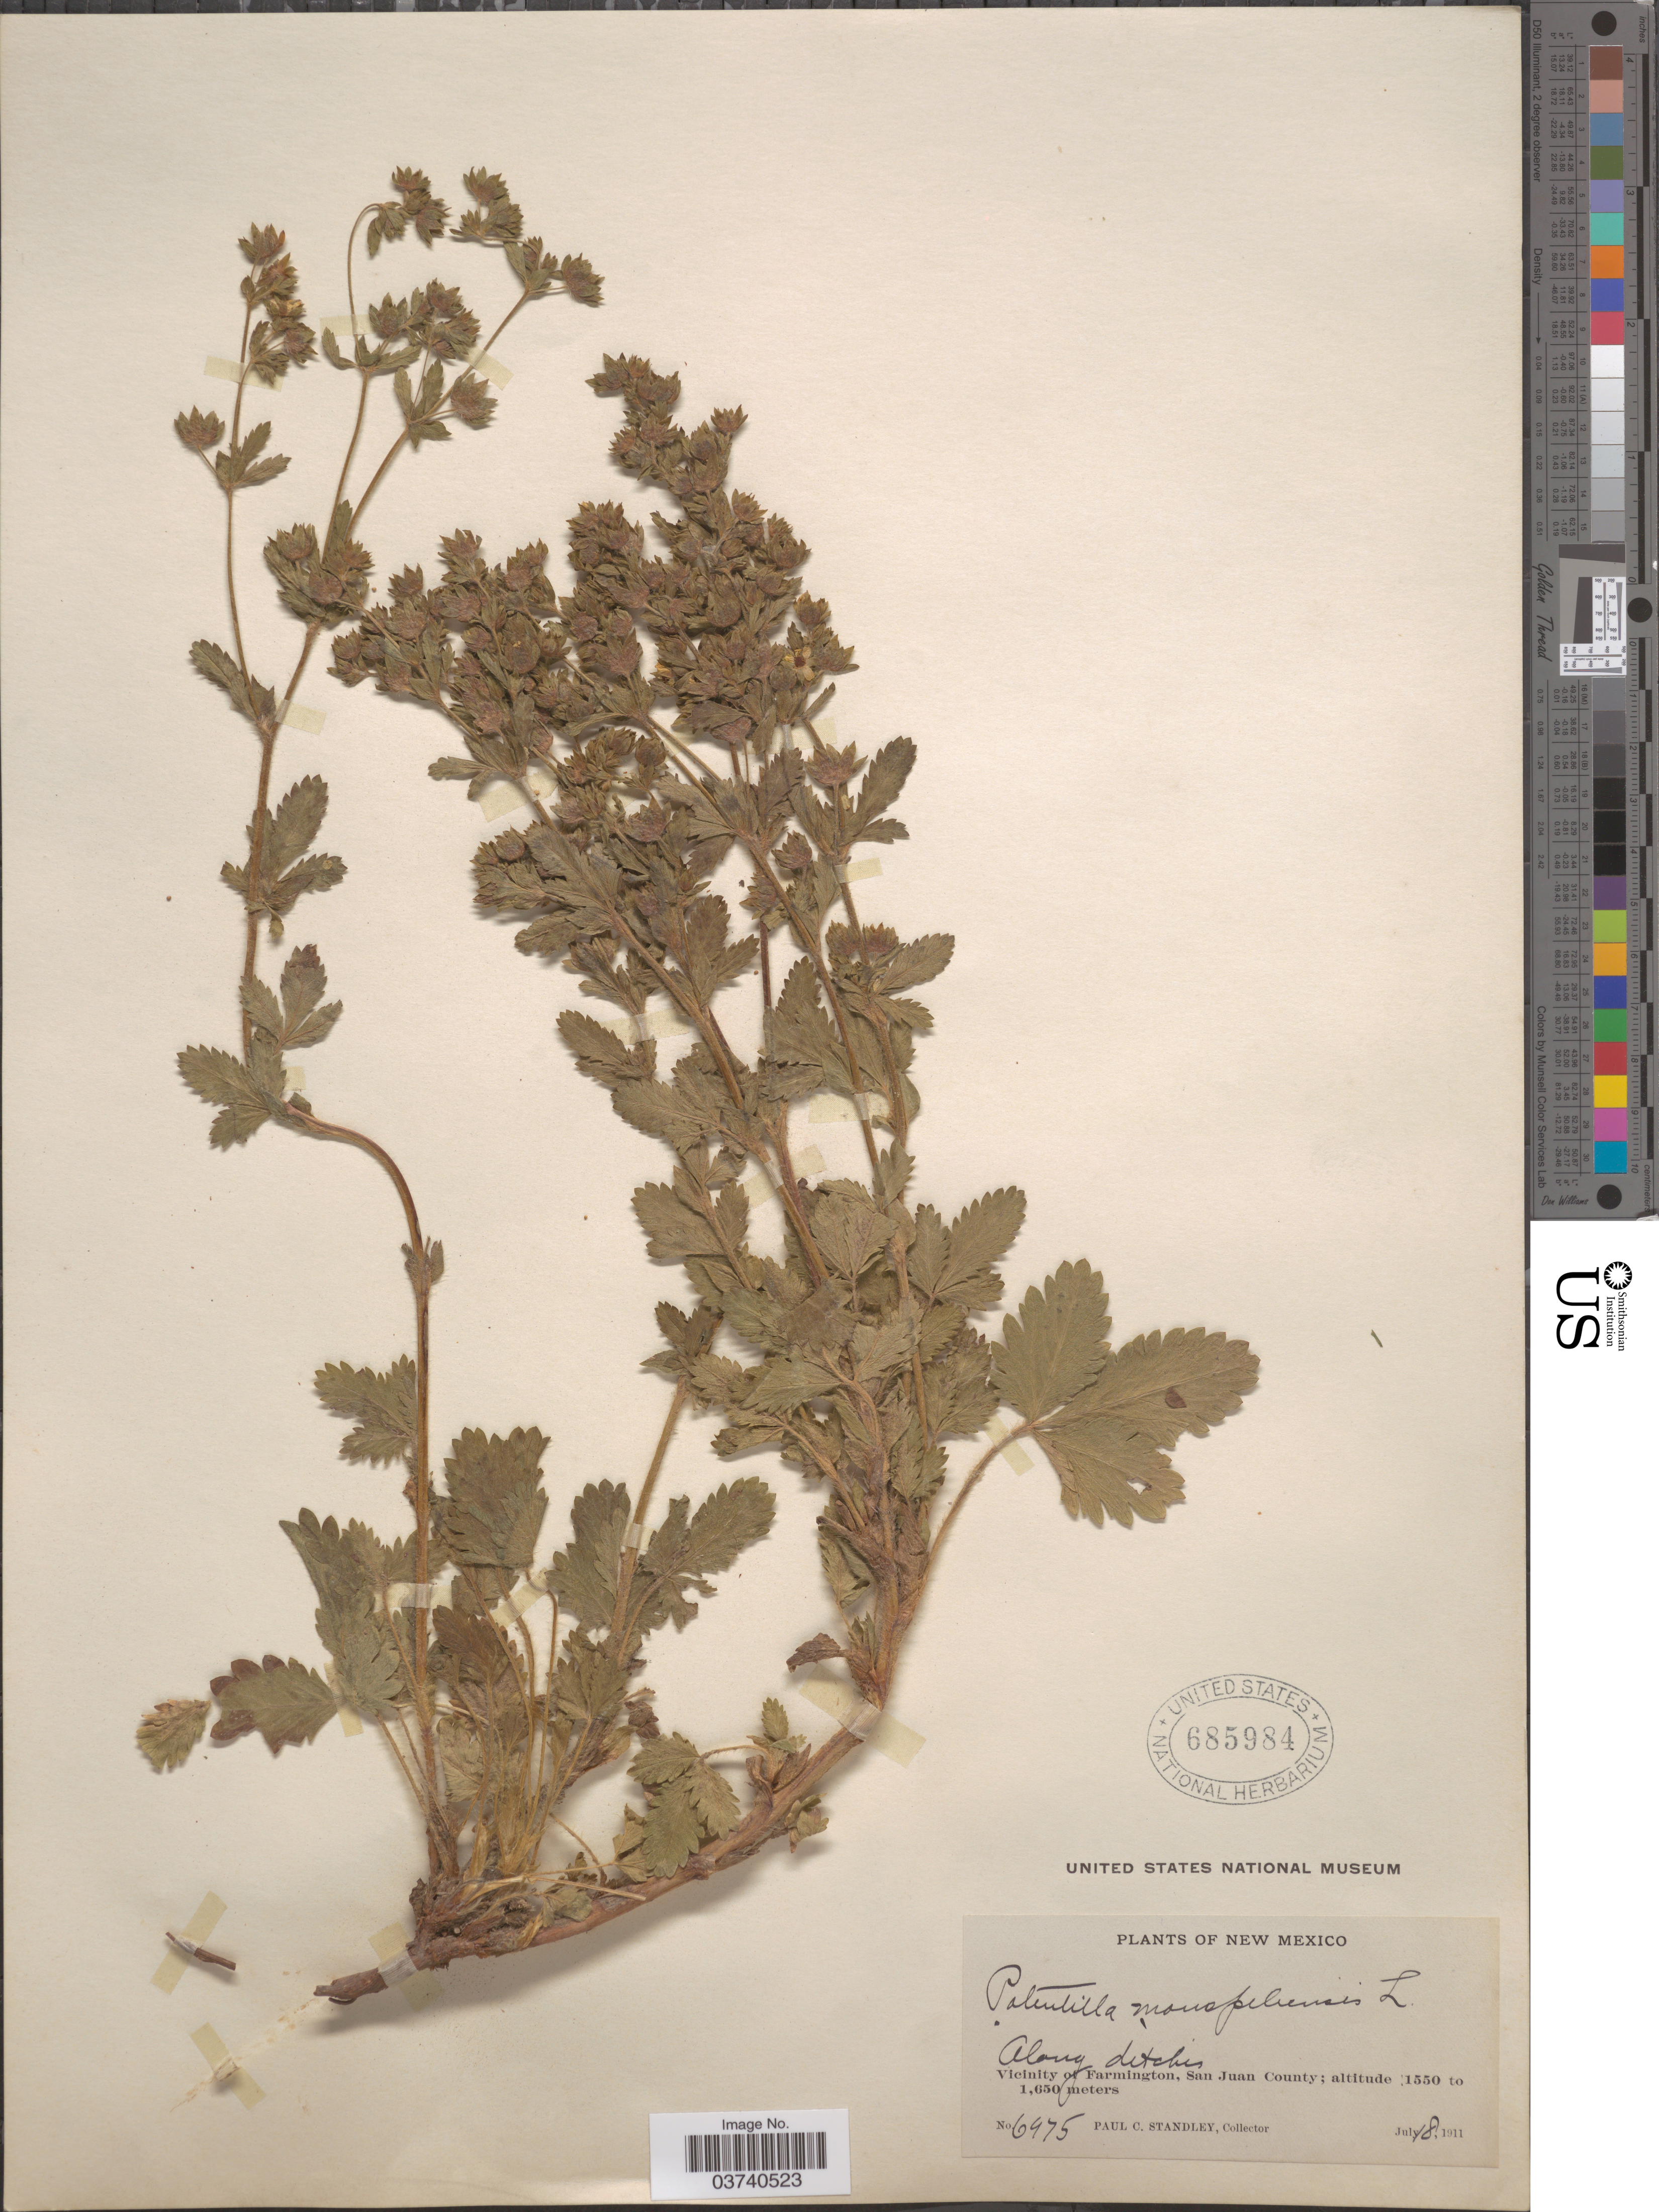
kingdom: Plantae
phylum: Tracheophyta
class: Magnoliopsida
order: Rosales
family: Rosaceae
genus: Potentilla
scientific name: Potentilla norvegica subsp. monspeliensis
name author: (L.) Asch. & Graebn.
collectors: P. C. Standley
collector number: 6975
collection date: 1911-07-18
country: United States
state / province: New Mexico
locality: Vicinity of Farmington, San Juan County.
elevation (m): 1550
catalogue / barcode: US 685984